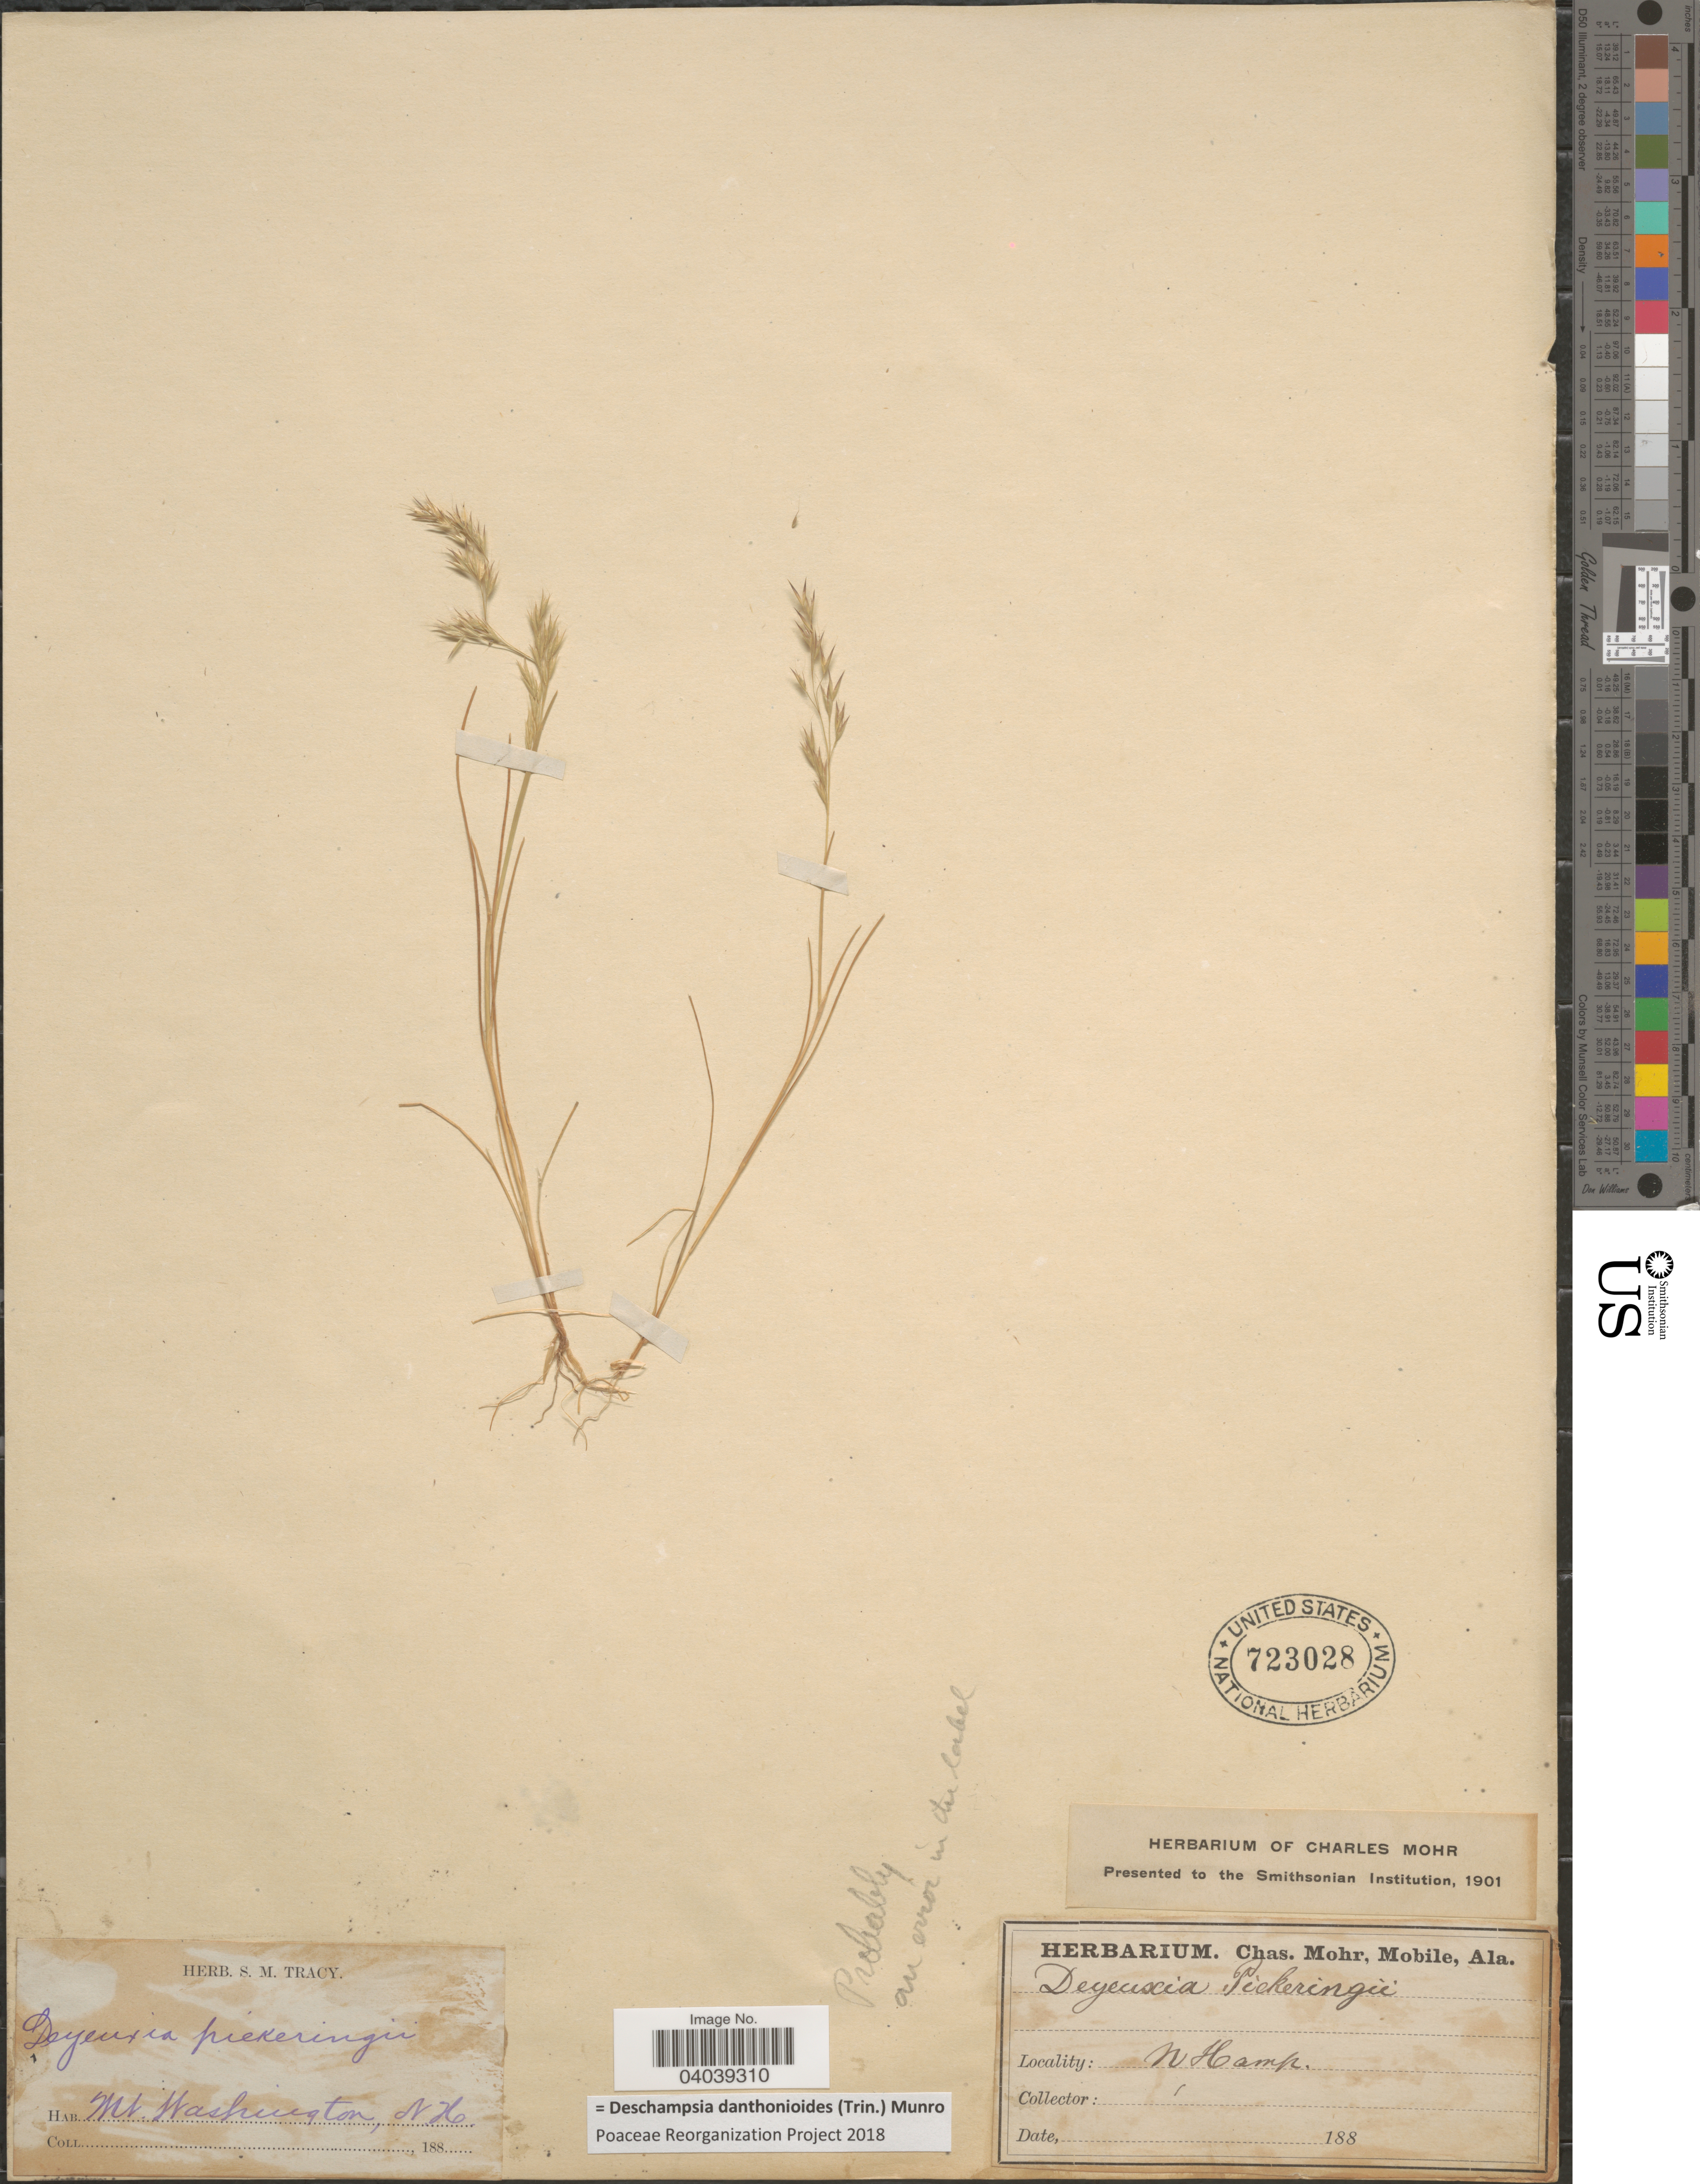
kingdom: Plantae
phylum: Tracheophyta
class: Liliopsida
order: Poales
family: Poaceae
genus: Deschampsia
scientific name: Deschampsia danthonioides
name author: (Trin.) Munro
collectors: ex herb. Charles Mohr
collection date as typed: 188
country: United States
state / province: New Hampshire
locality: Mt. Washington.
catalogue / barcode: US 723028